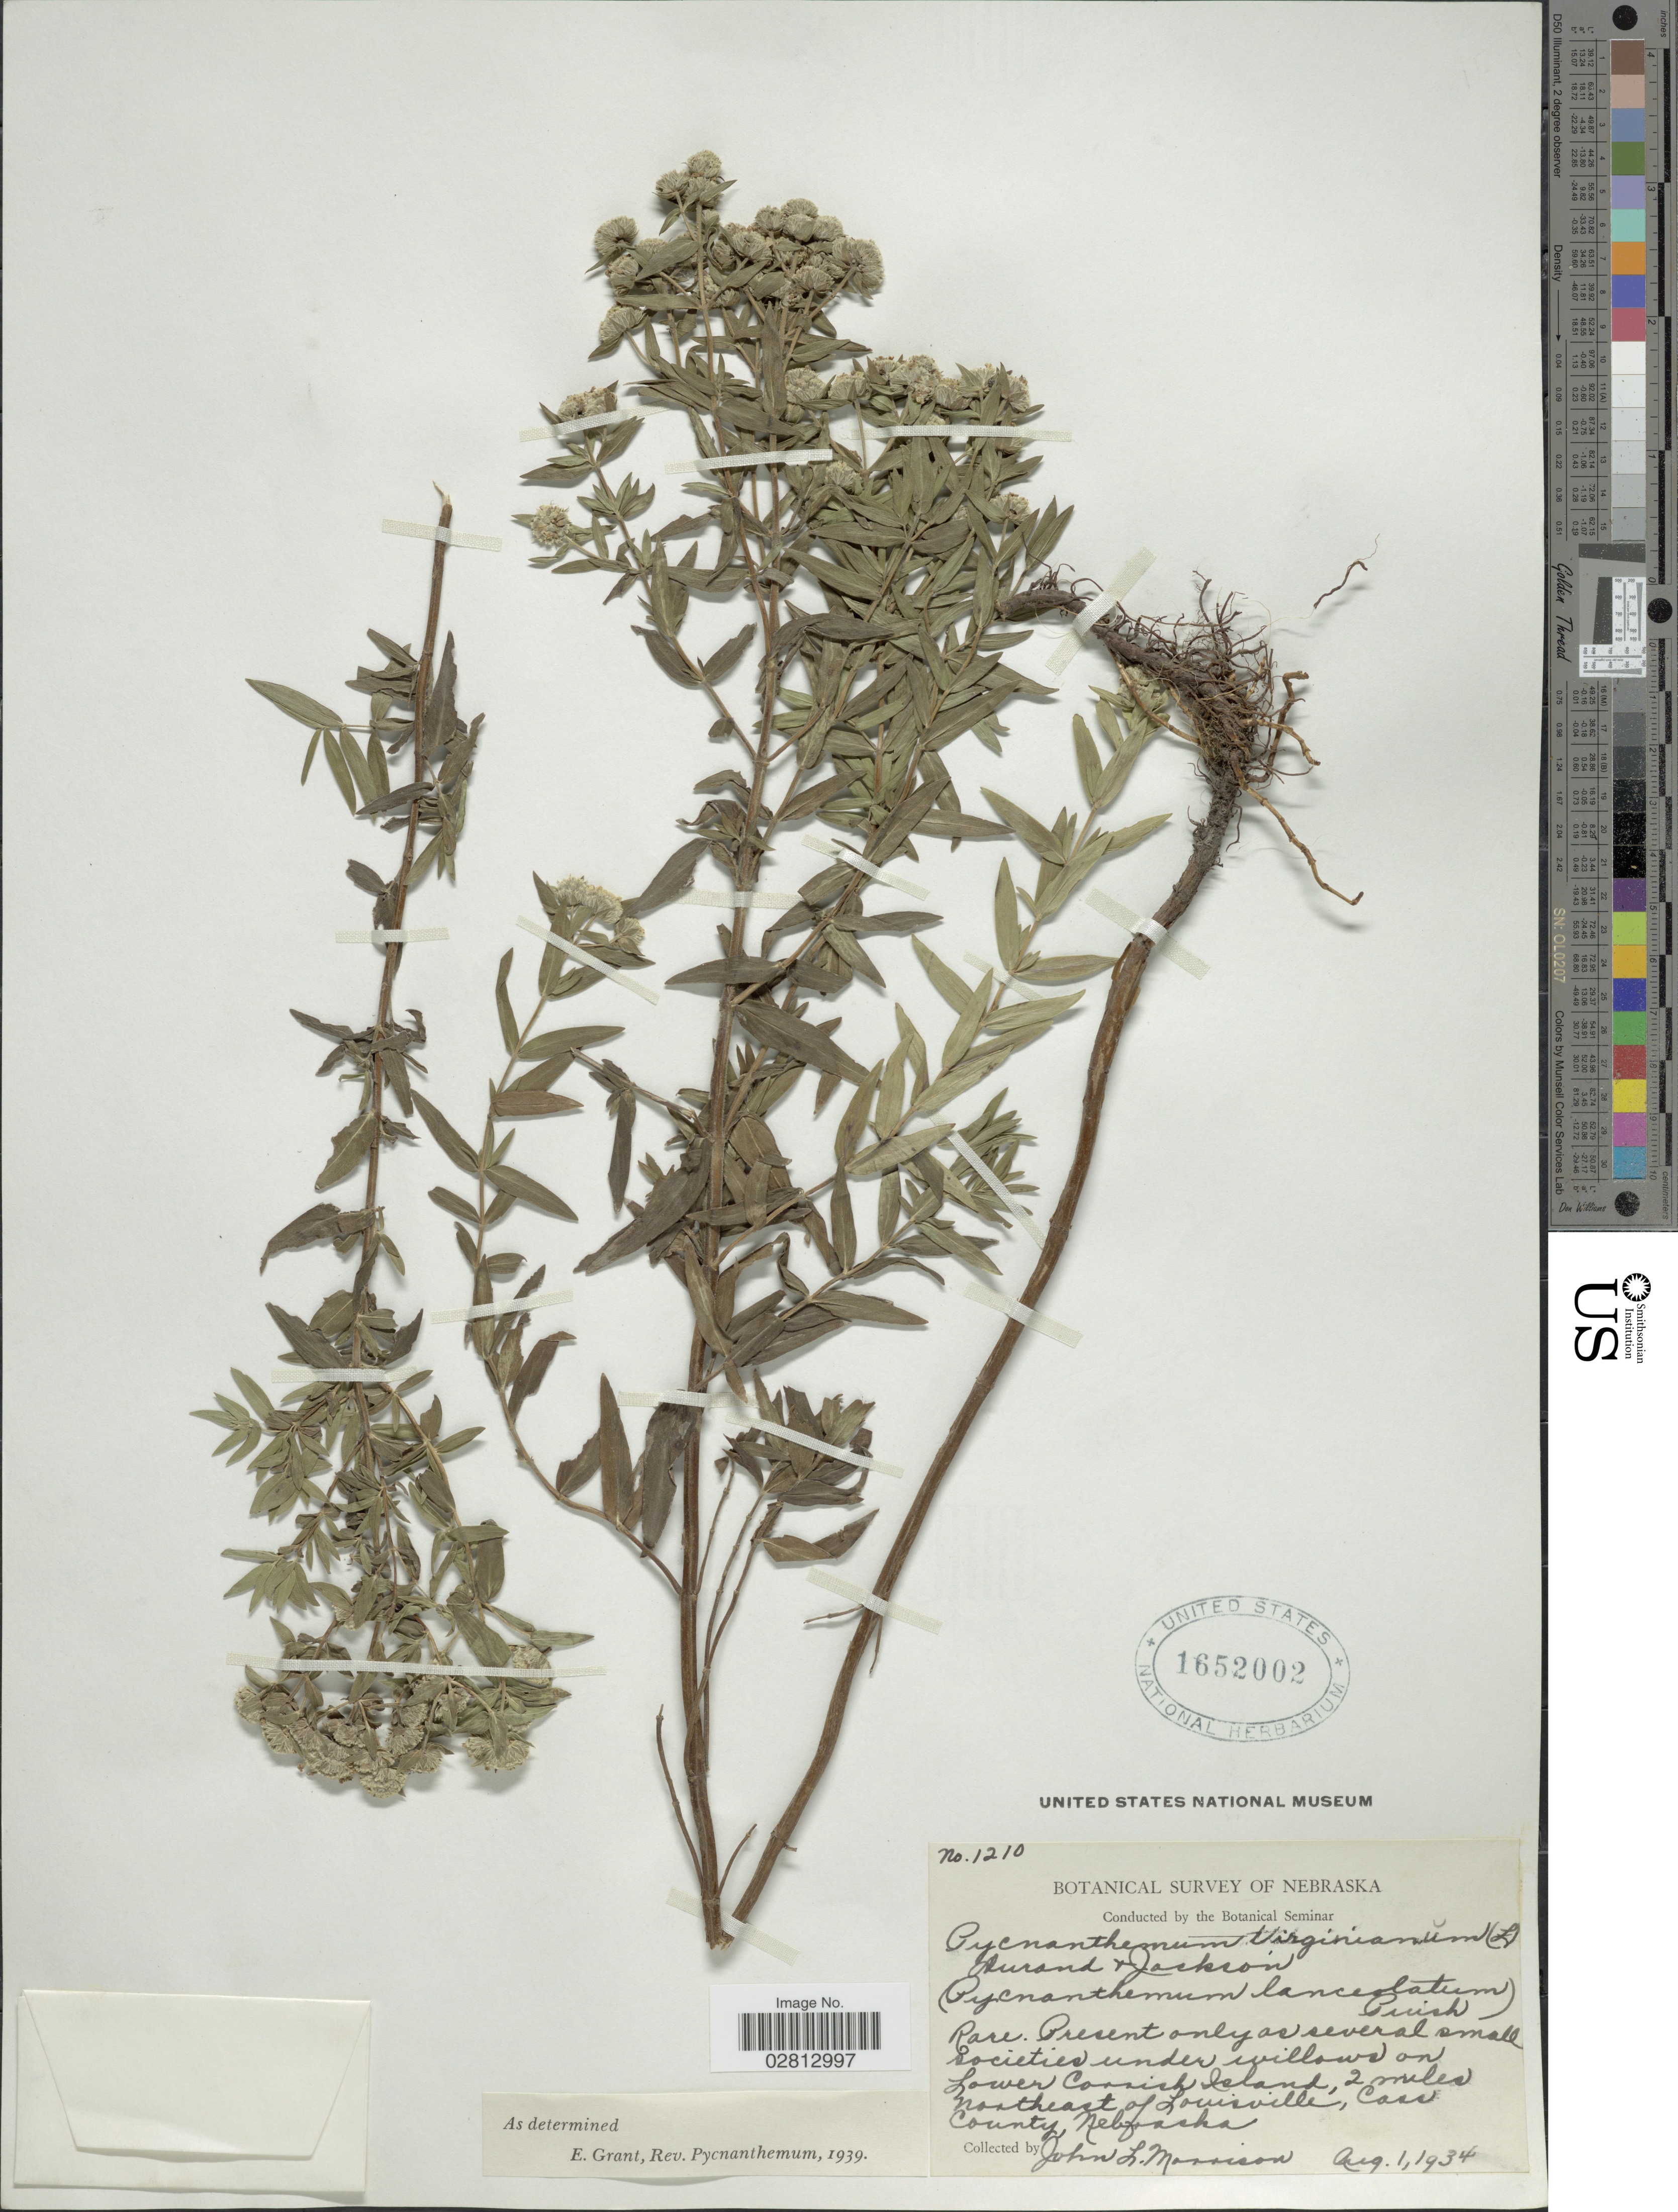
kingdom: Plantae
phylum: Tracheophyta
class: Magnoliopsida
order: Lamiales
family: Lamiaceae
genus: Pycnanthemum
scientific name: Pycnanthemum virginianum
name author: (L.) Durand & B.D. Jacks. ex B.L. Rob. & Fernald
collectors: J. Morrison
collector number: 1210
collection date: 1934-08-01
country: United States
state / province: Nebraska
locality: Present only as several small societies under willows on Lower Corrish Island, 2 miles northeast of Louisville, Cass County.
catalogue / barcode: US 1652002